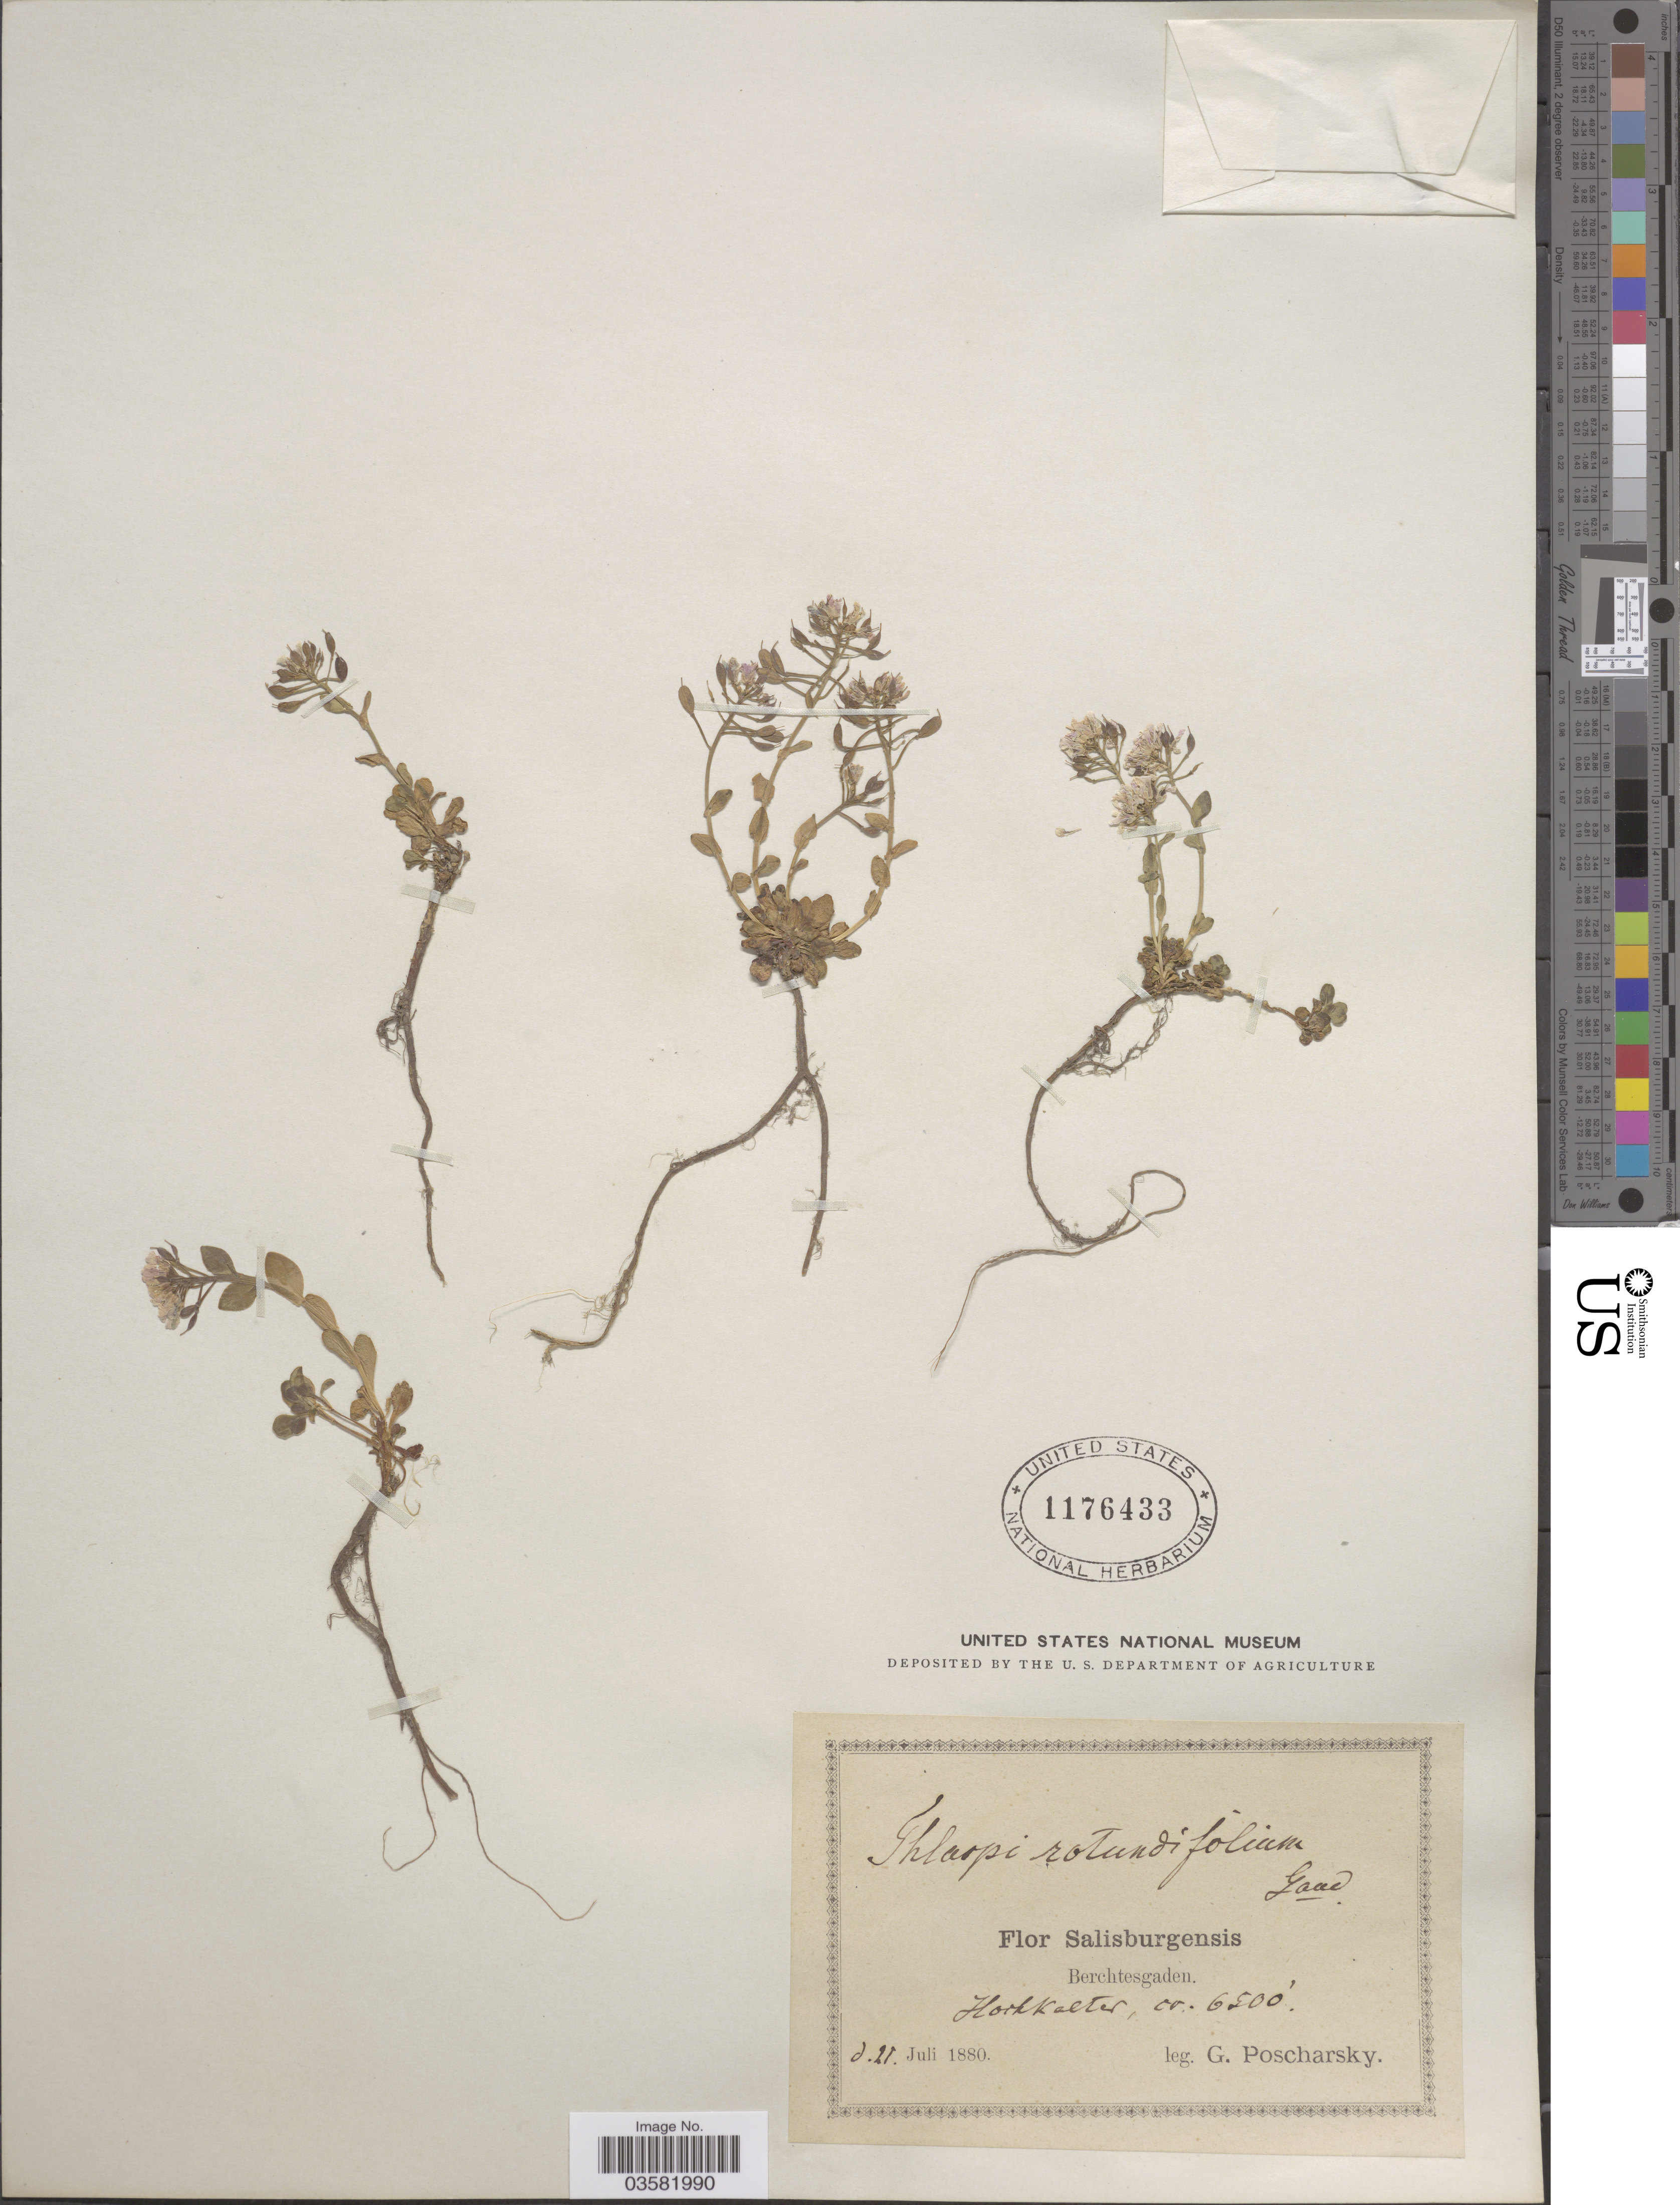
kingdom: Plantae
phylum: Tracheophyta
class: Magnoliopsida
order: Brassicales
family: Brassicaceae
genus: Thlaspi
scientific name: Thlaspi rotundifolium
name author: (L.) Gaudin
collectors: G. Poscharsky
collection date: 1880-07-21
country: Austria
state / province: Salzburg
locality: Salisburgensis. Berchtesgaden. Hochkalter.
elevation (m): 1981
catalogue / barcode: US 1176433